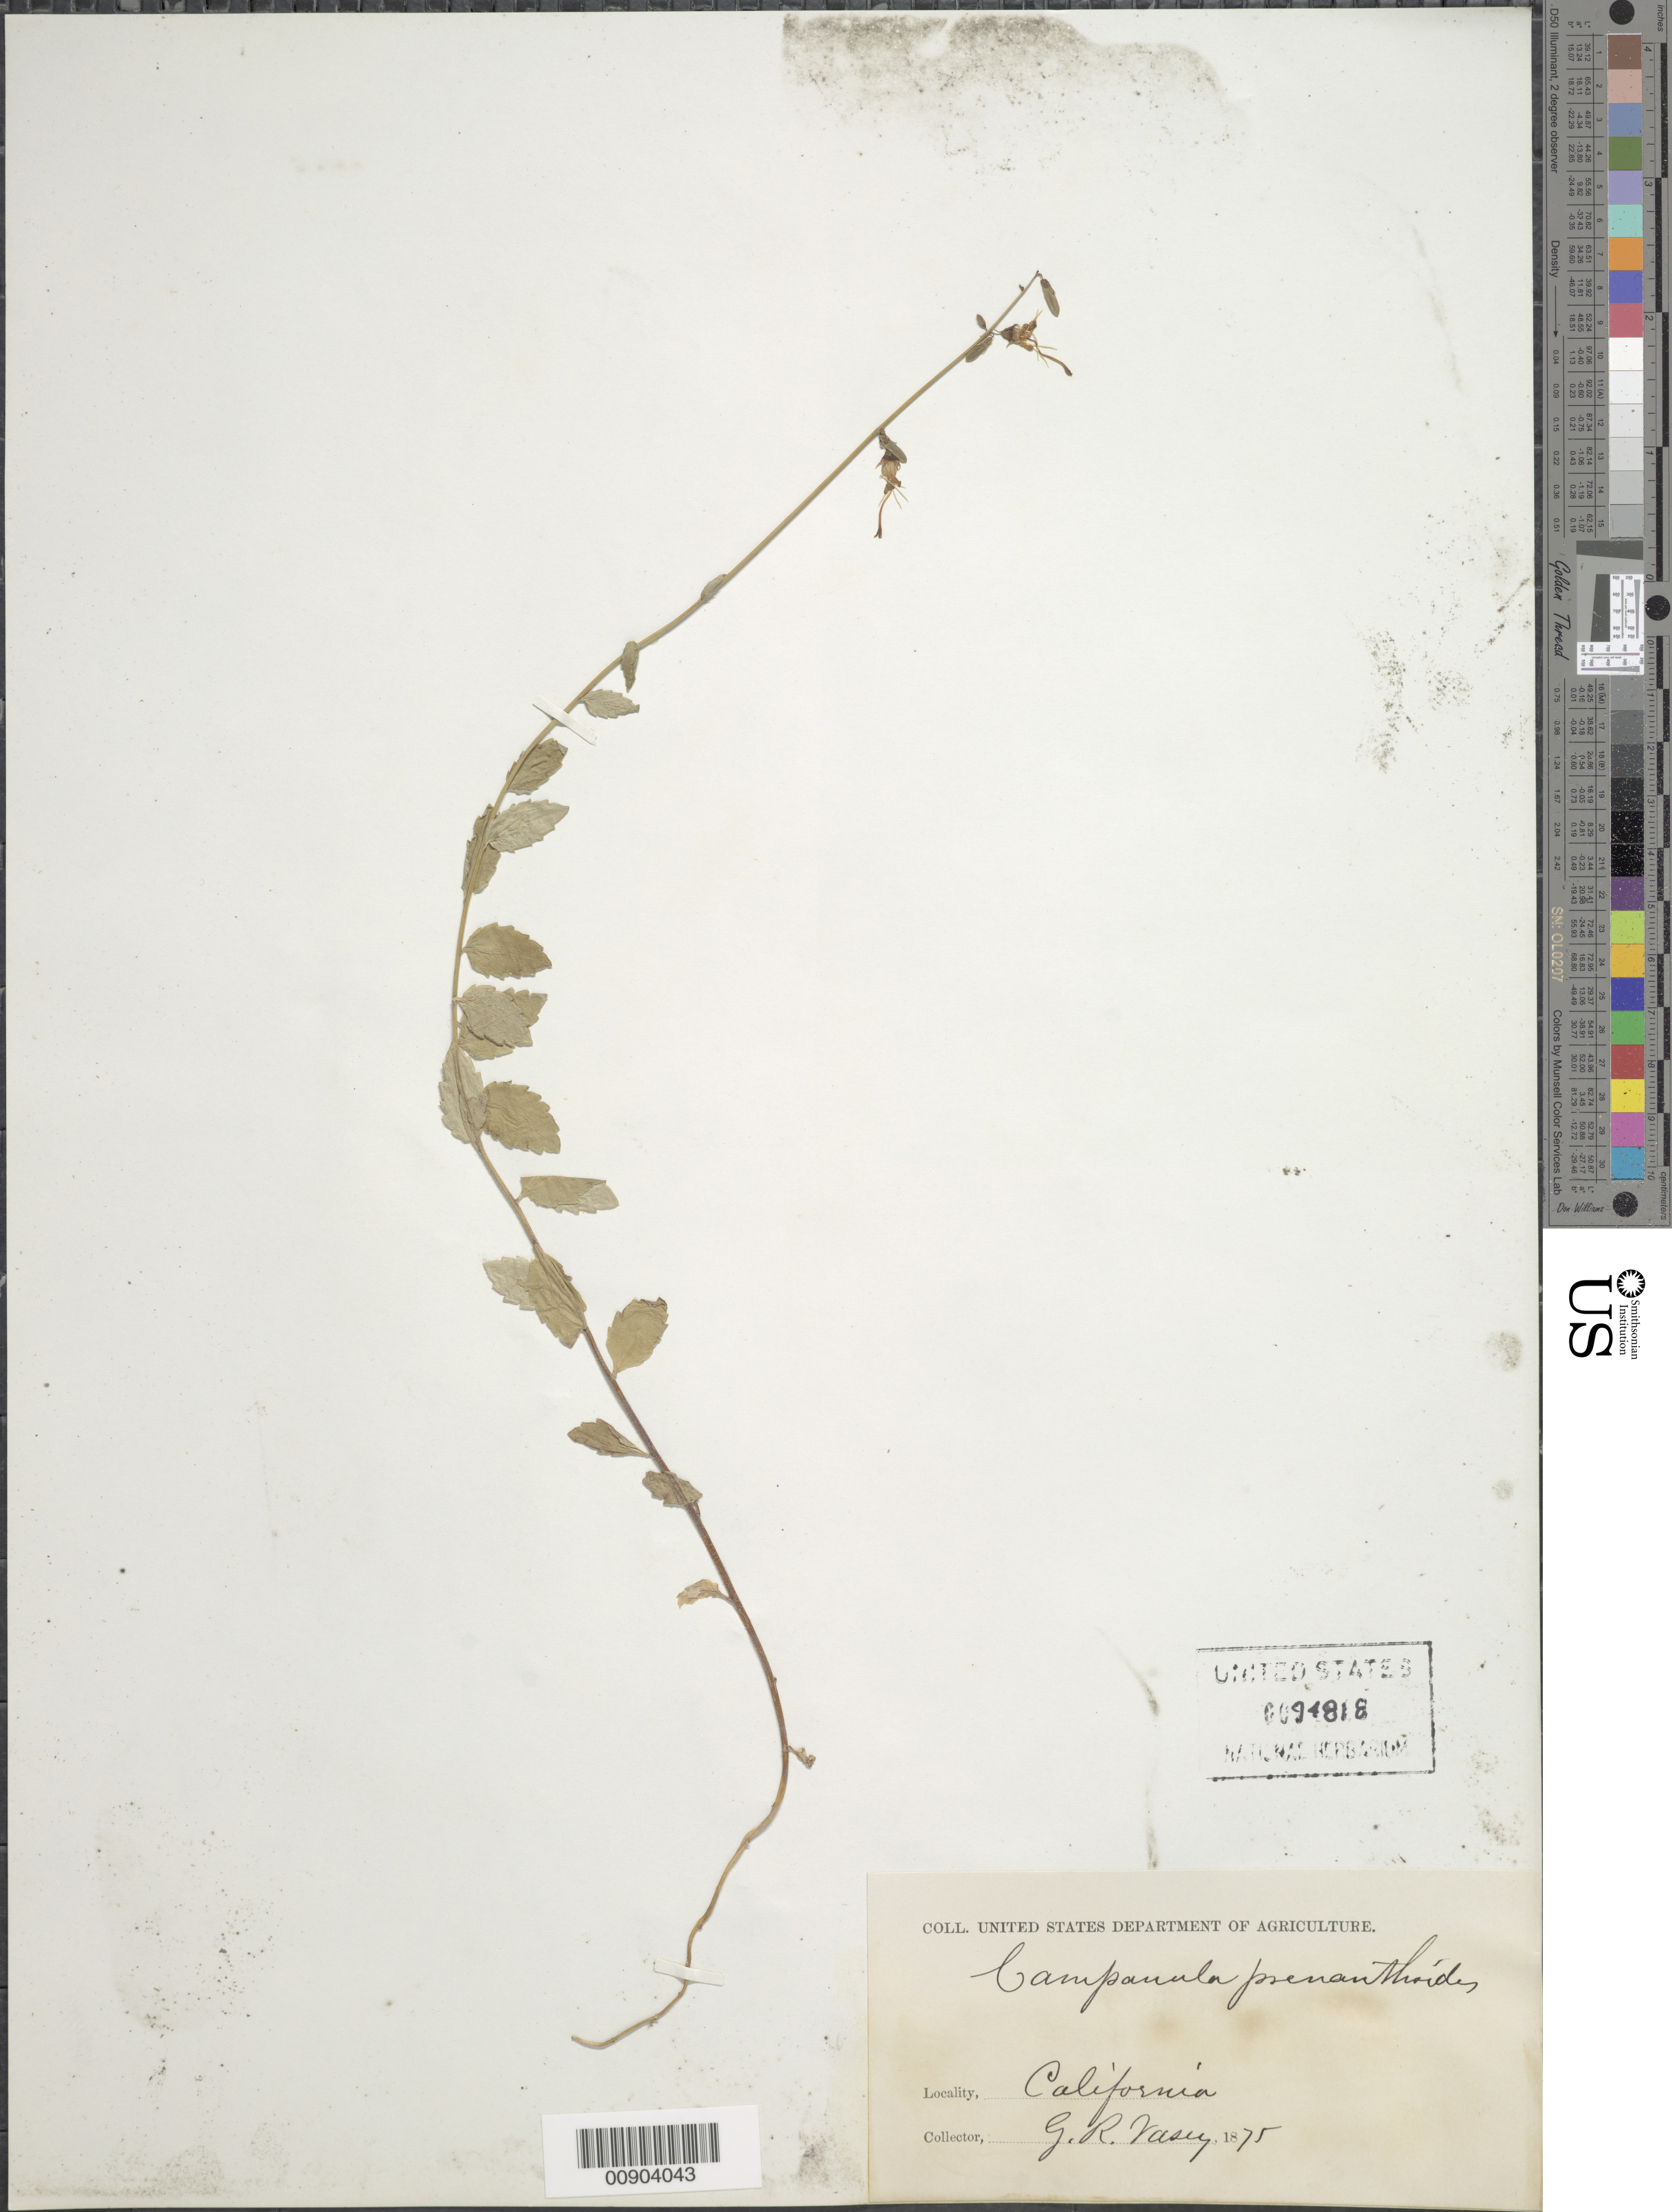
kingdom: Plantae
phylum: Tracheophyta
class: Magnoliopsida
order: Asterales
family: Campanulaceae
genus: Campanula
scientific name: Campanula prenanthoides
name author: Durand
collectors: G. R. Vasey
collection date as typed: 1875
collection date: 1875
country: United States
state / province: California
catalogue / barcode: US 94818